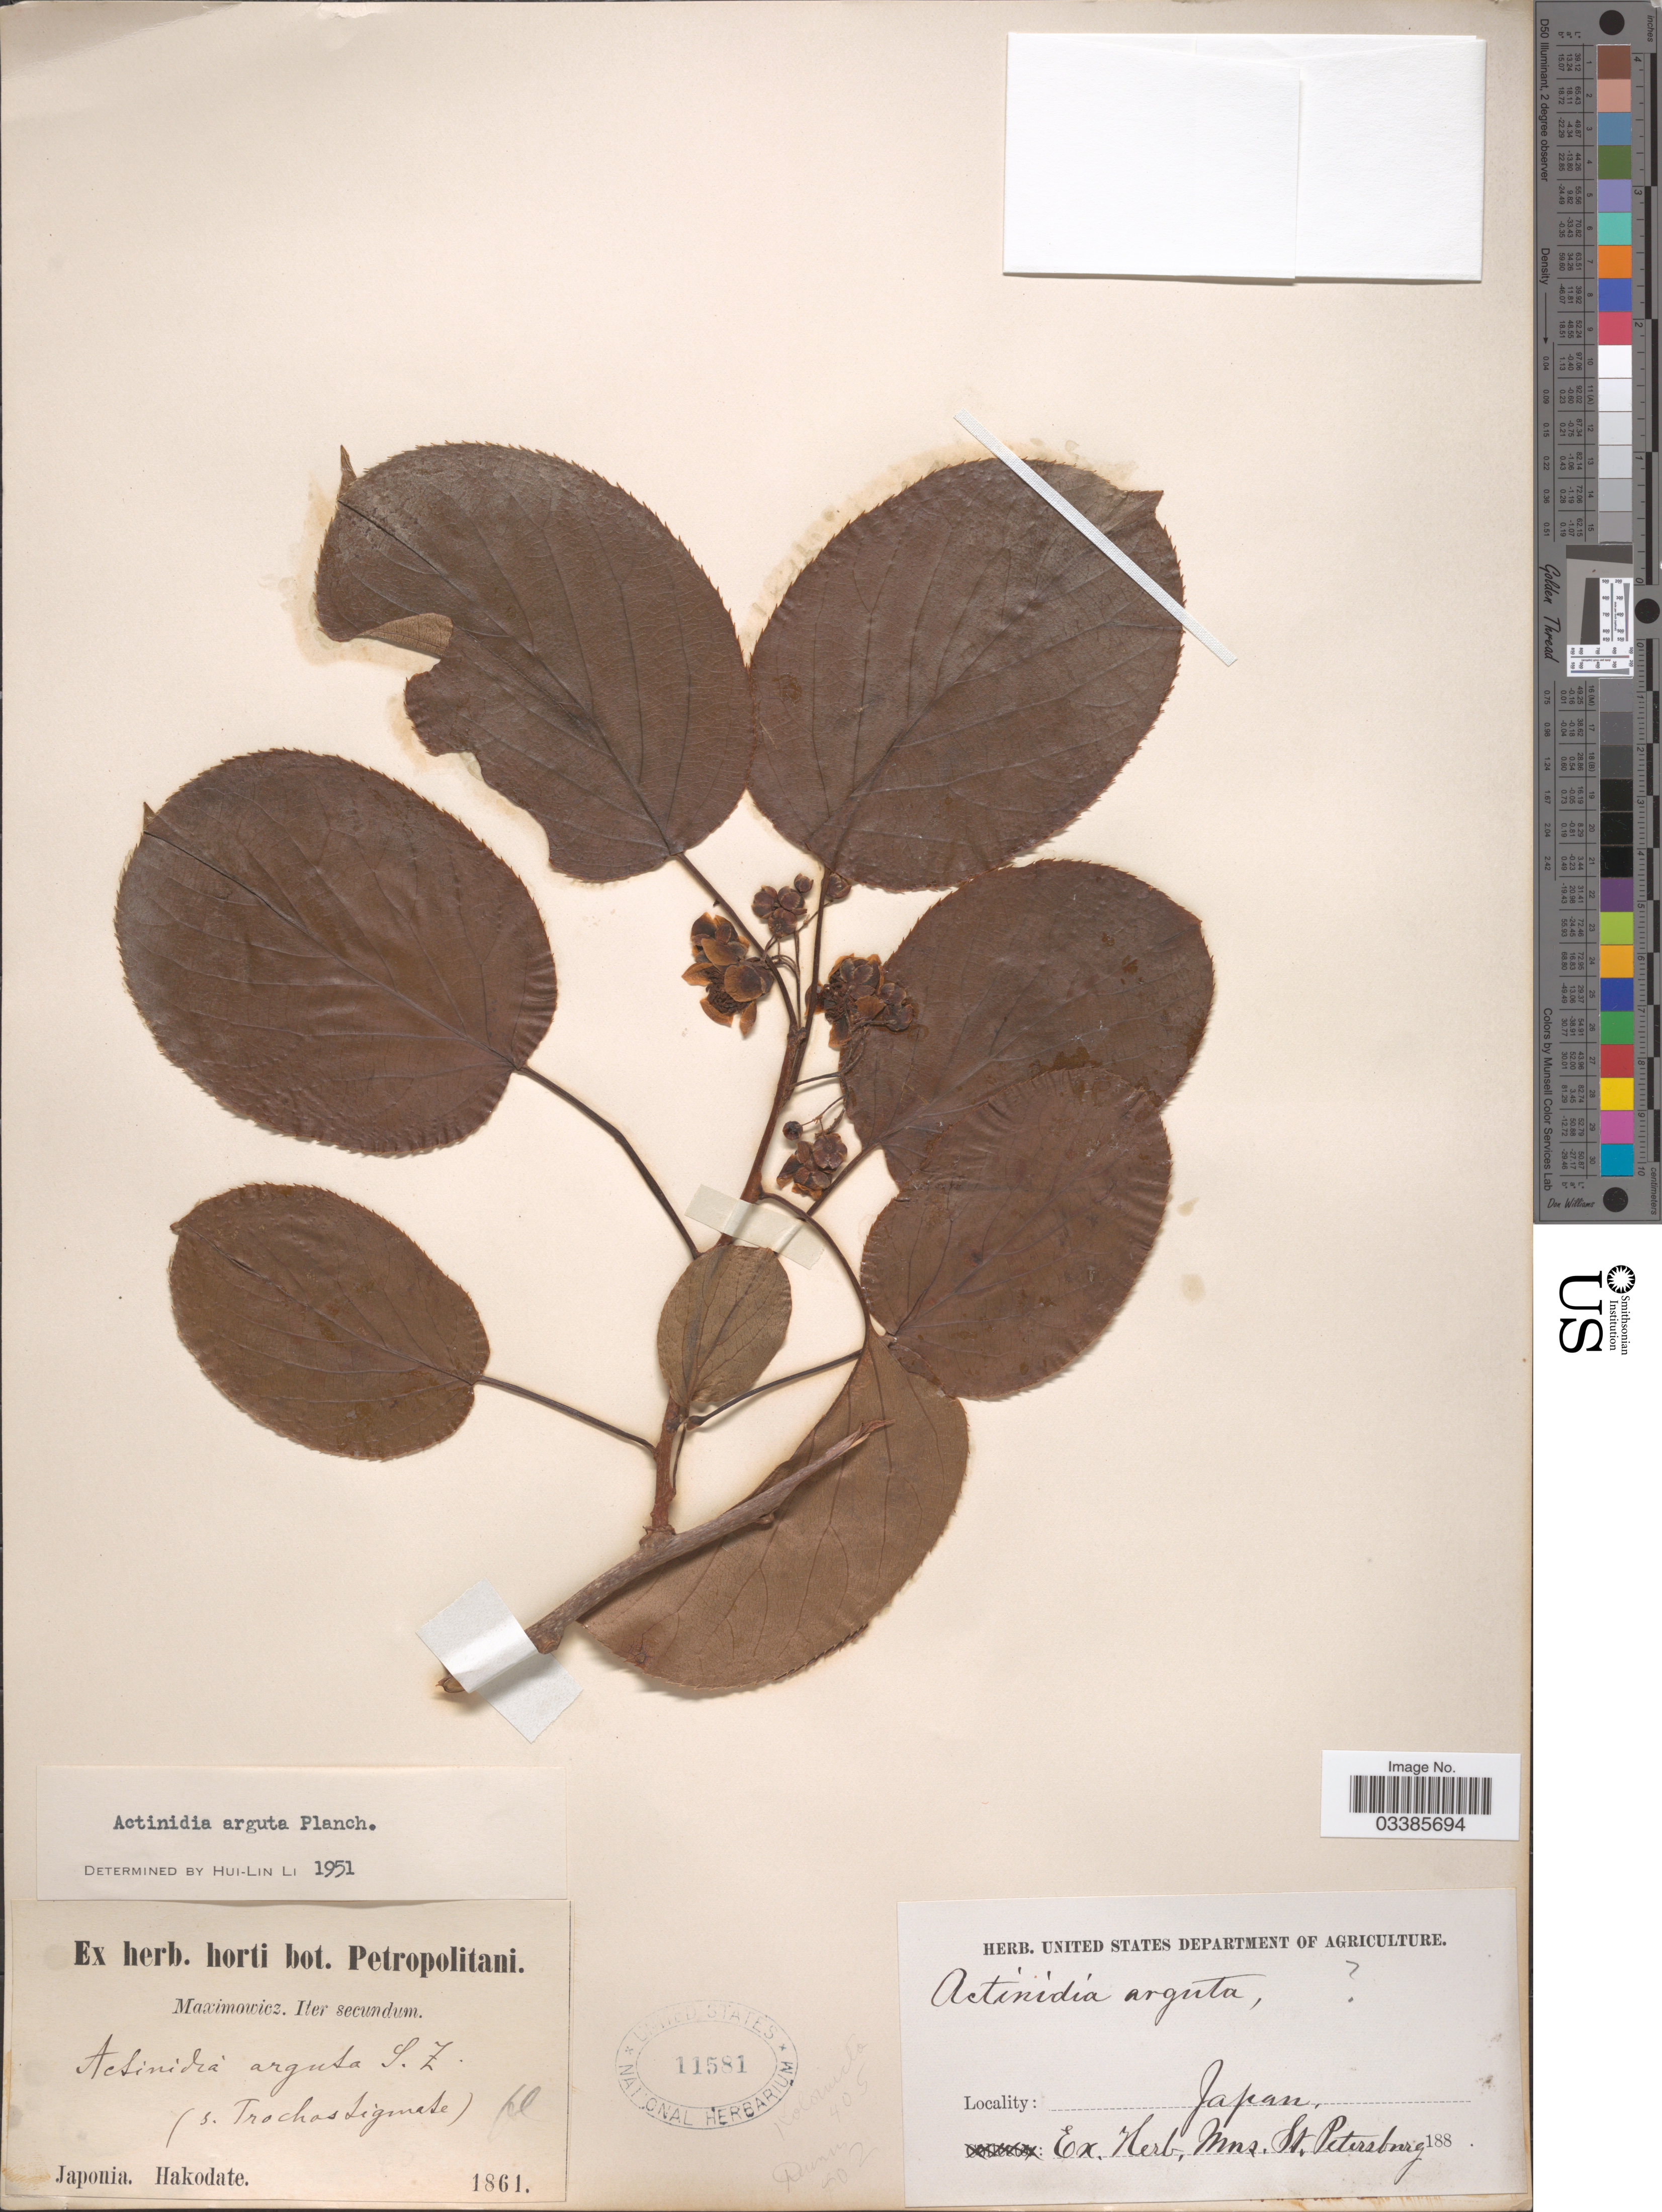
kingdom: Plantae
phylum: Tracheophyta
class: Magnoliopsida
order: Ericales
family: Actinidiaceae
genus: Actinidia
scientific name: Actinidia arguta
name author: (Siebold & Zucc.) Planch. ex Miq.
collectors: Maximowicz, --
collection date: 1861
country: Japan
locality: Hakodate.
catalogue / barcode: US 11581